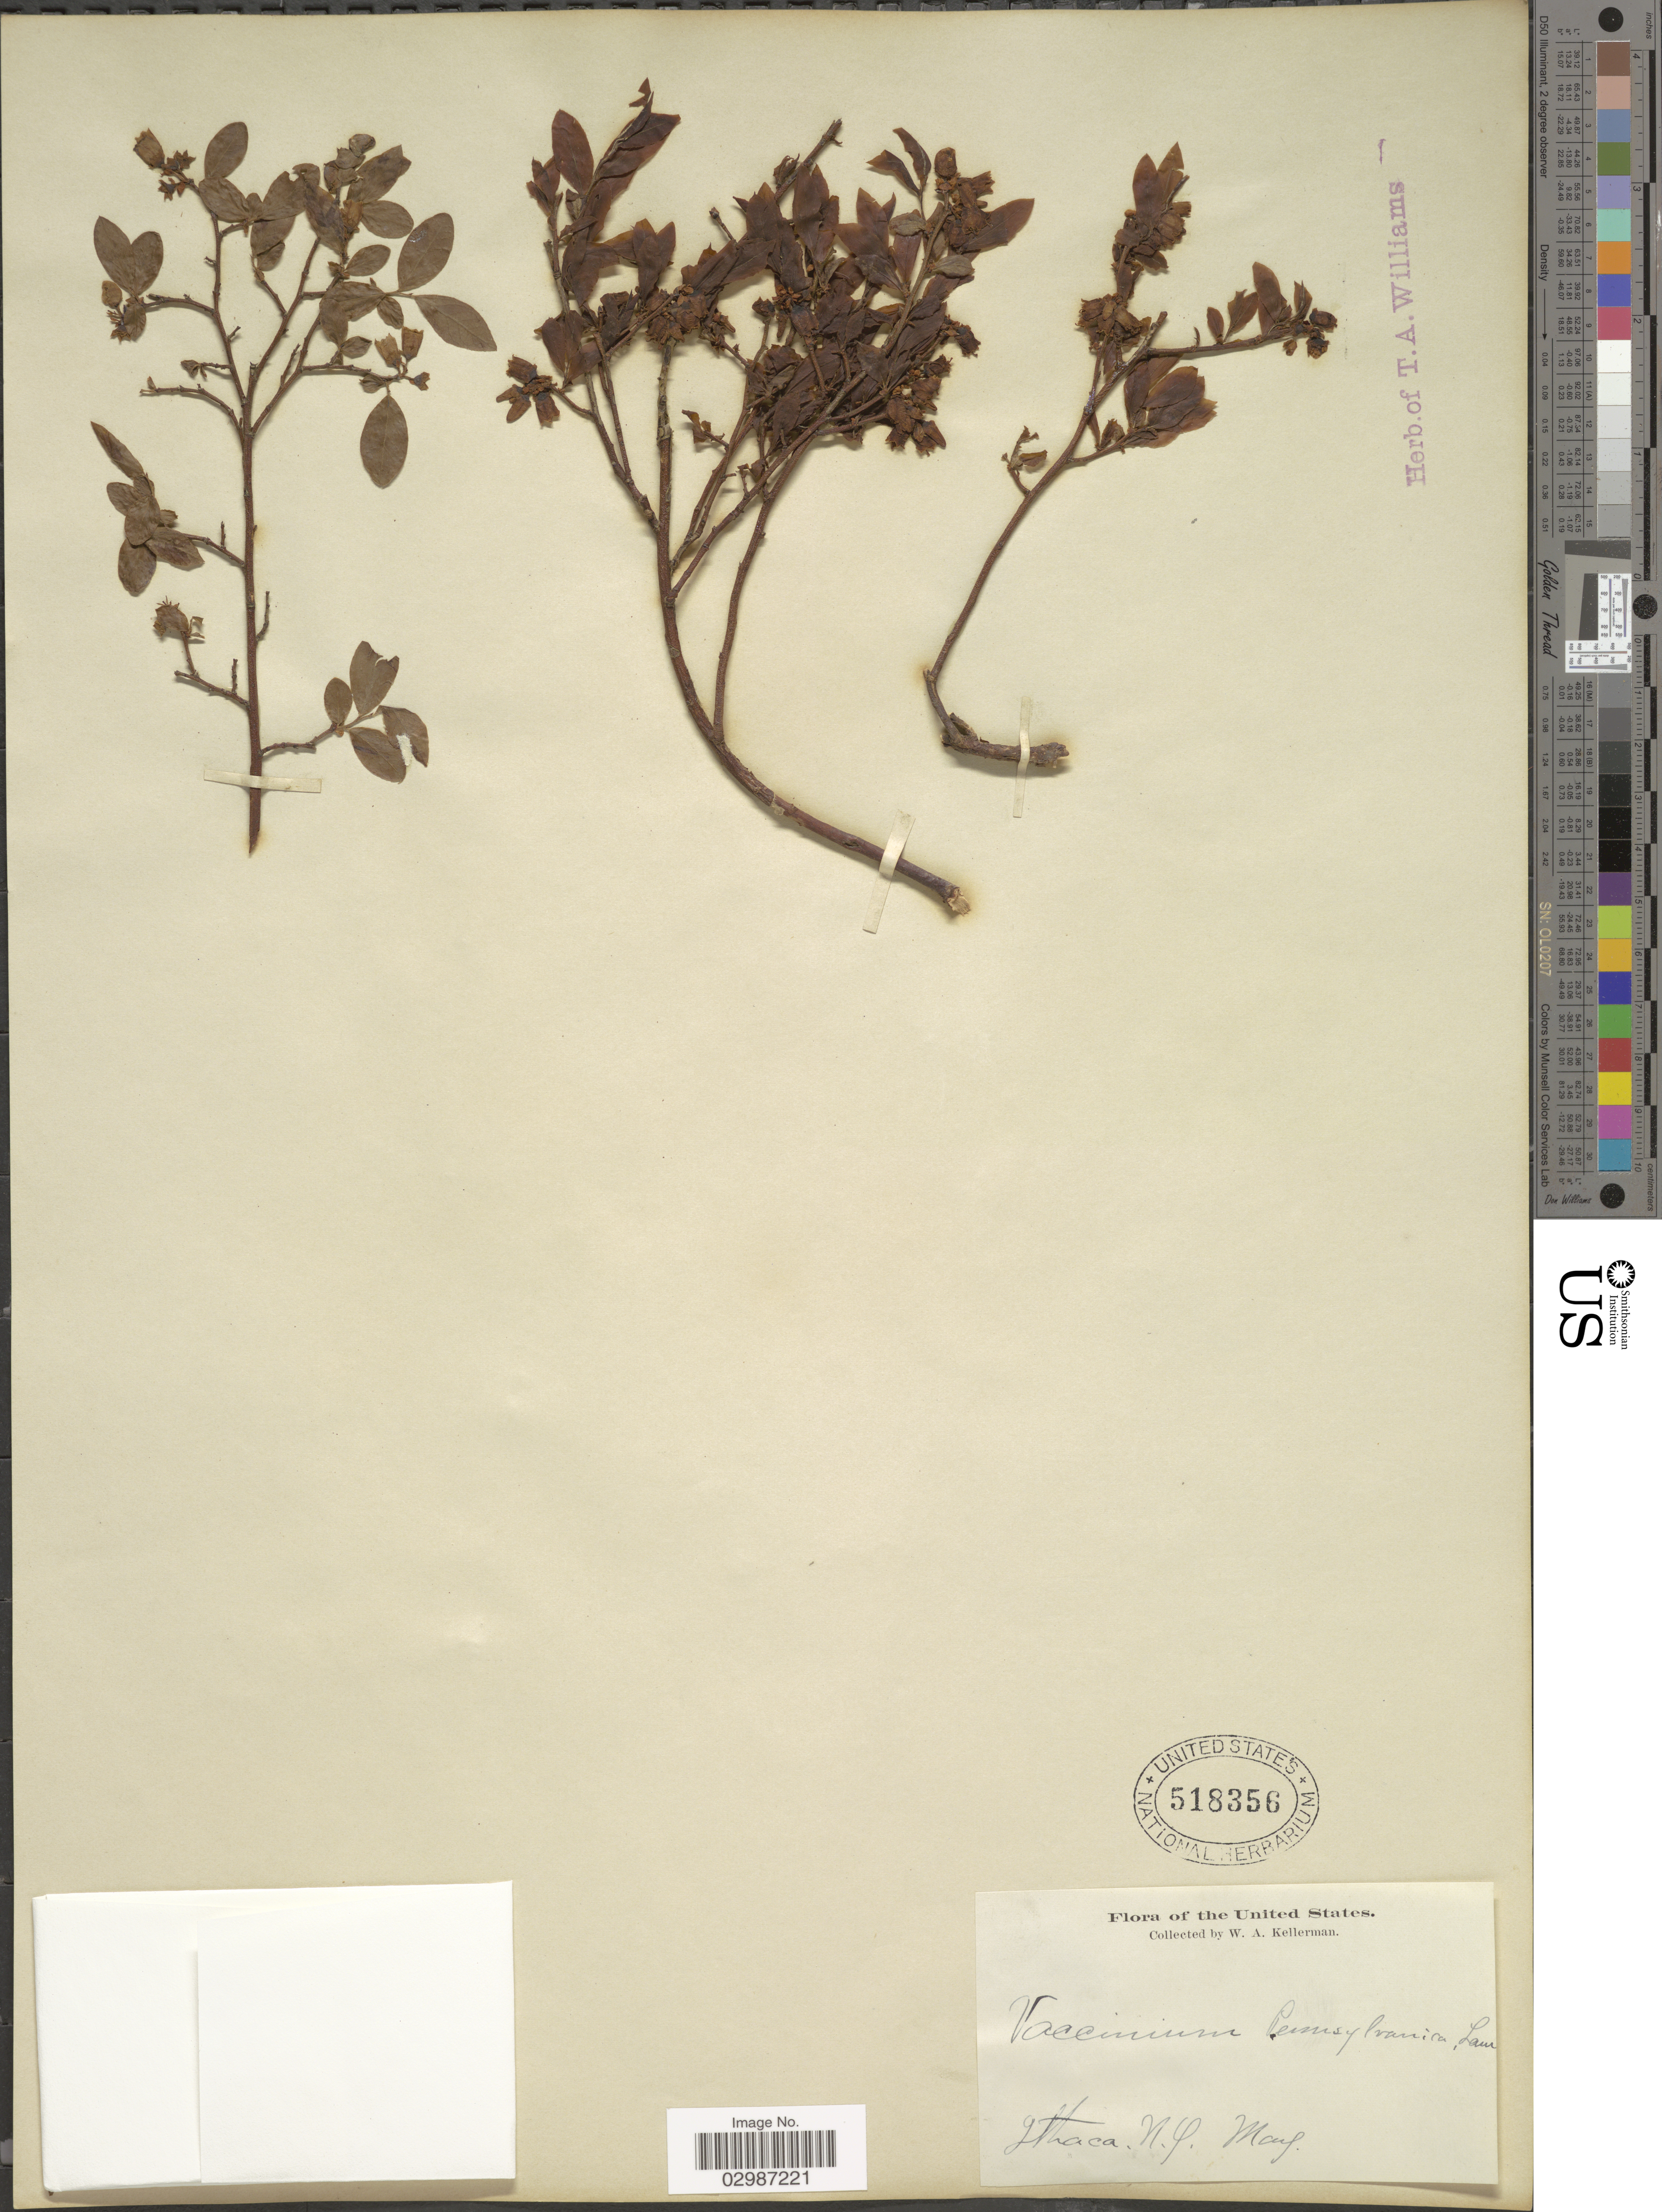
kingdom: Plantae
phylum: Tracheophyta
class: Magnoliopsida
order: Ericales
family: Ericaceae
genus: Vaccinium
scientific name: Vaccinium angustifolium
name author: Aiton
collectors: W. Kellerman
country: United States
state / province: New York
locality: Ithaca.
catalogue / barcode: US 518356